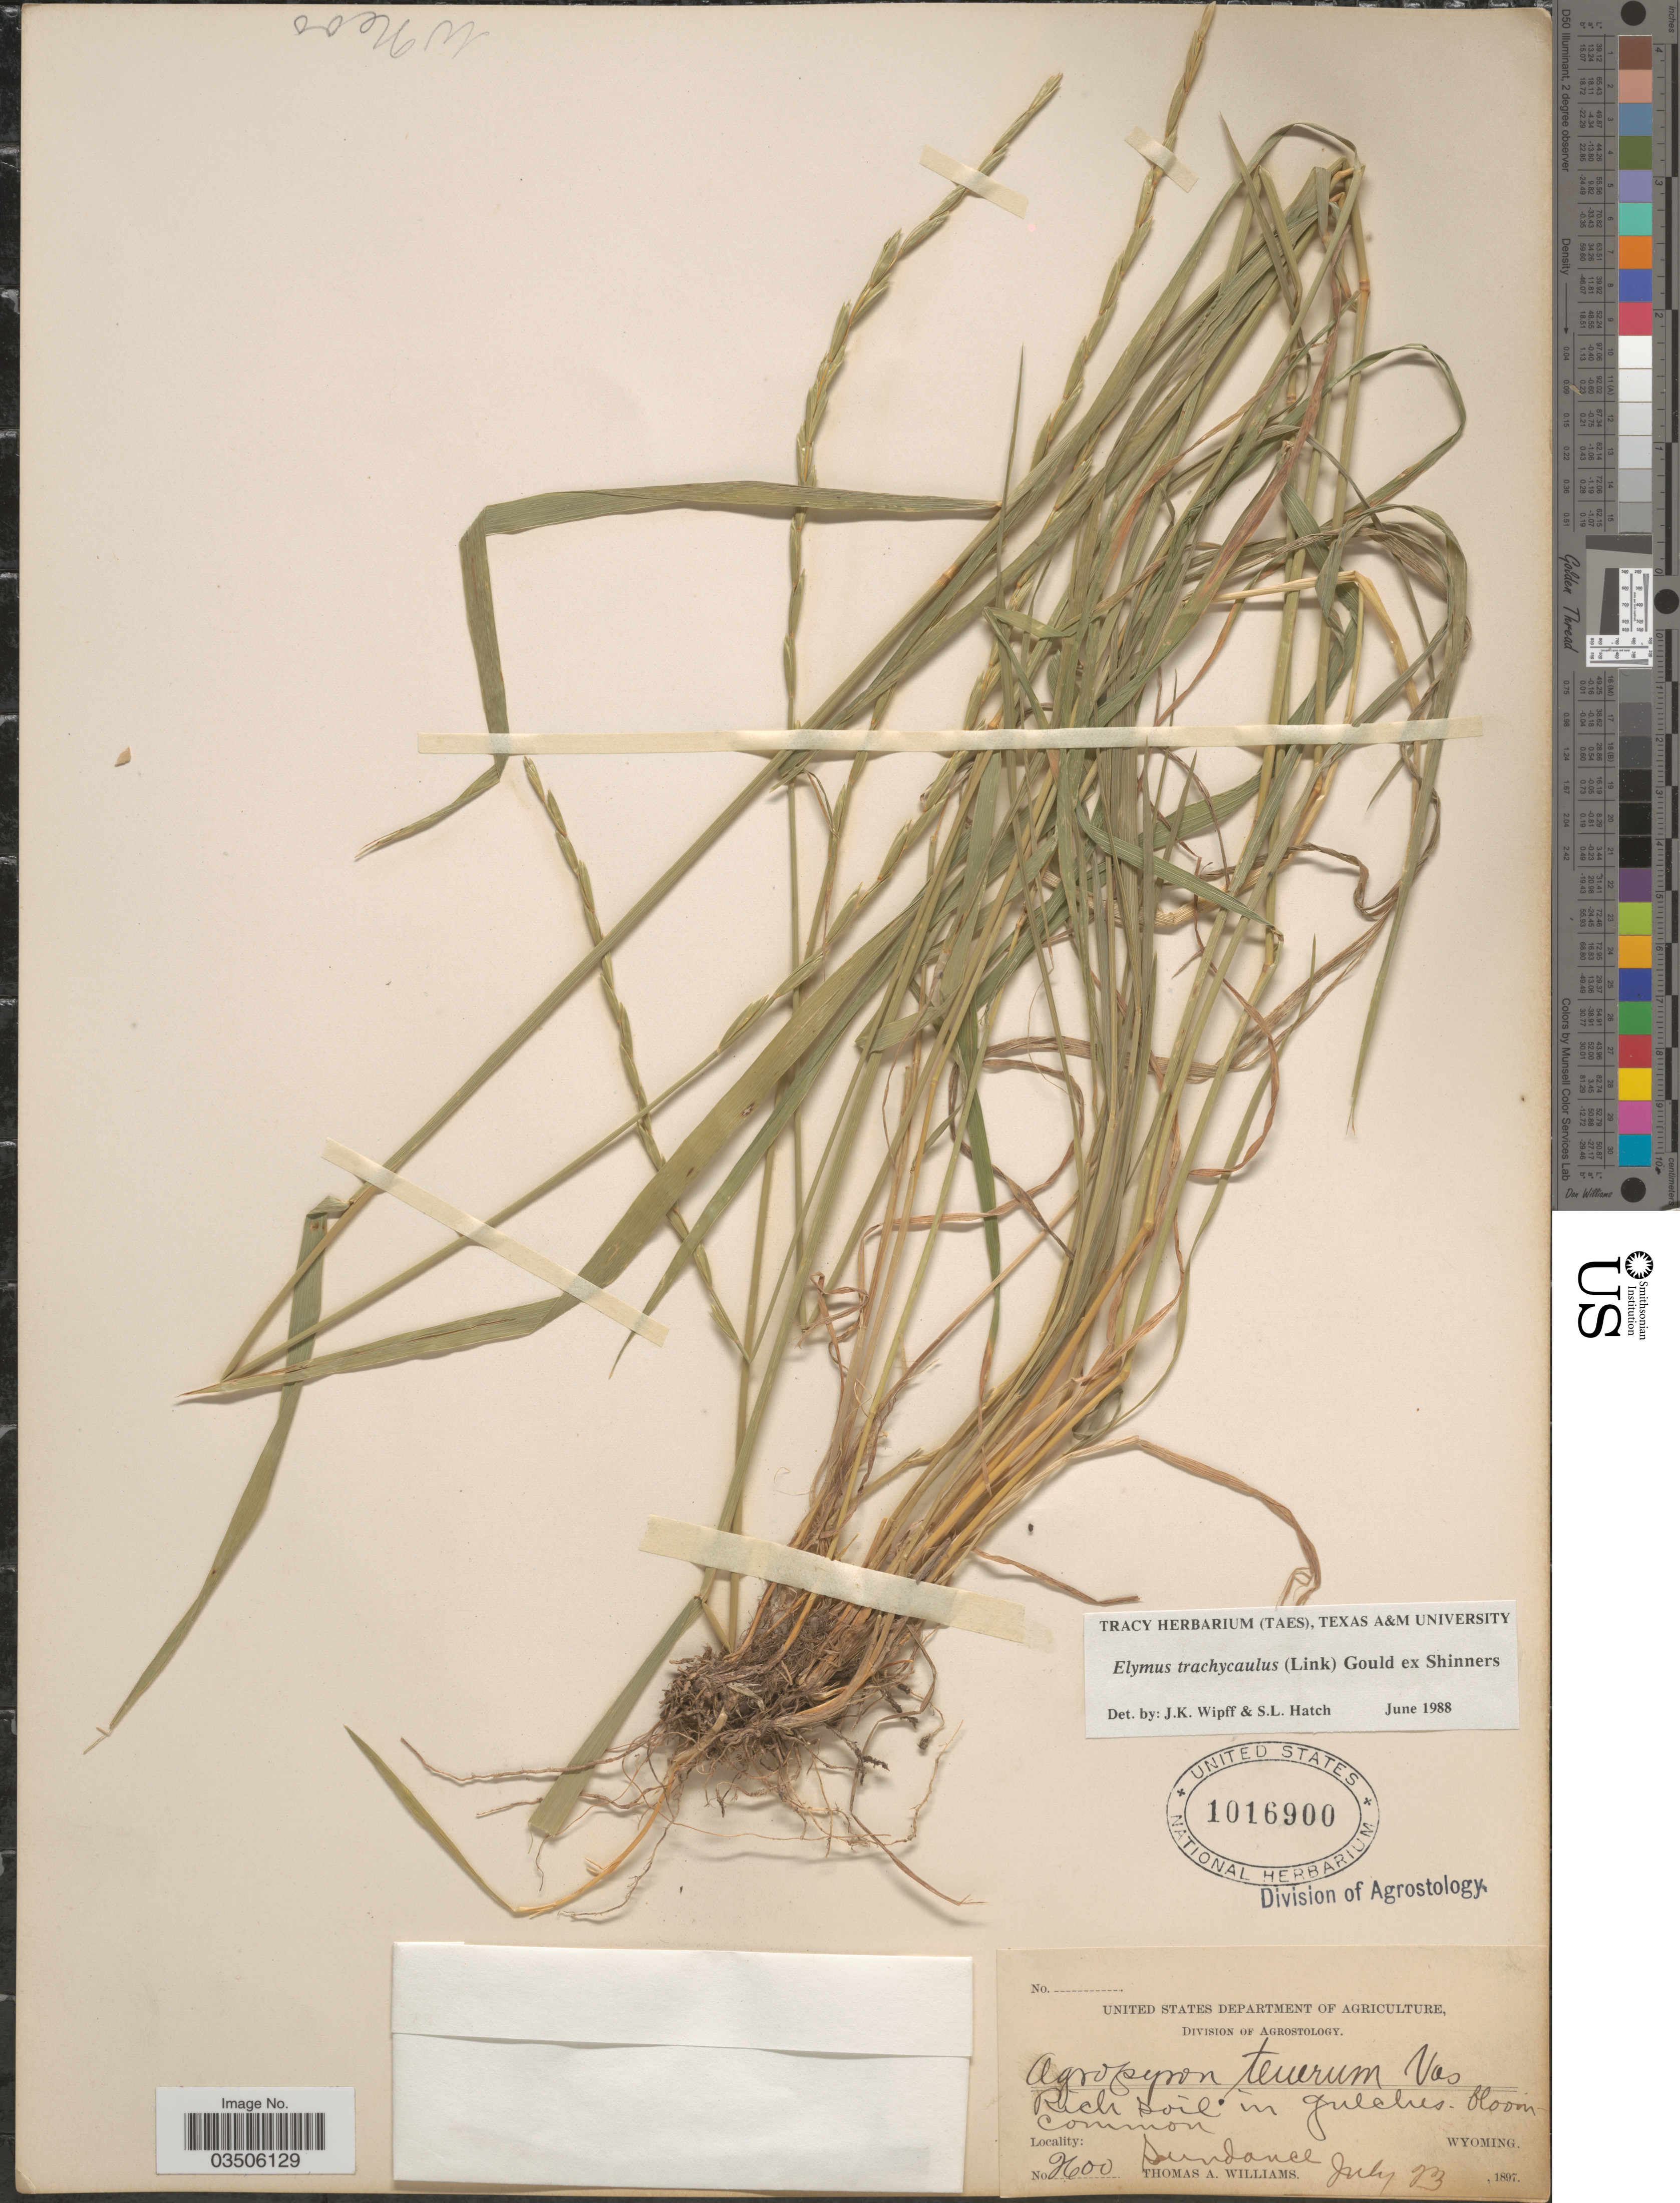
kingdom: Plantae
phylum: Tracheophyta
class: Liliopsida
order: Poales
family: Poaceae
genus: Elymus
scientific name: Elymus trachycaulus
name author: (Link) Gould ex Shinners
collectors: T. A. Williams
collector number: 2600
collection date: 1897-07-23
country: United States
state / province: Wyoming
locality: Sundance.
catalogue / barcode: US 1016900